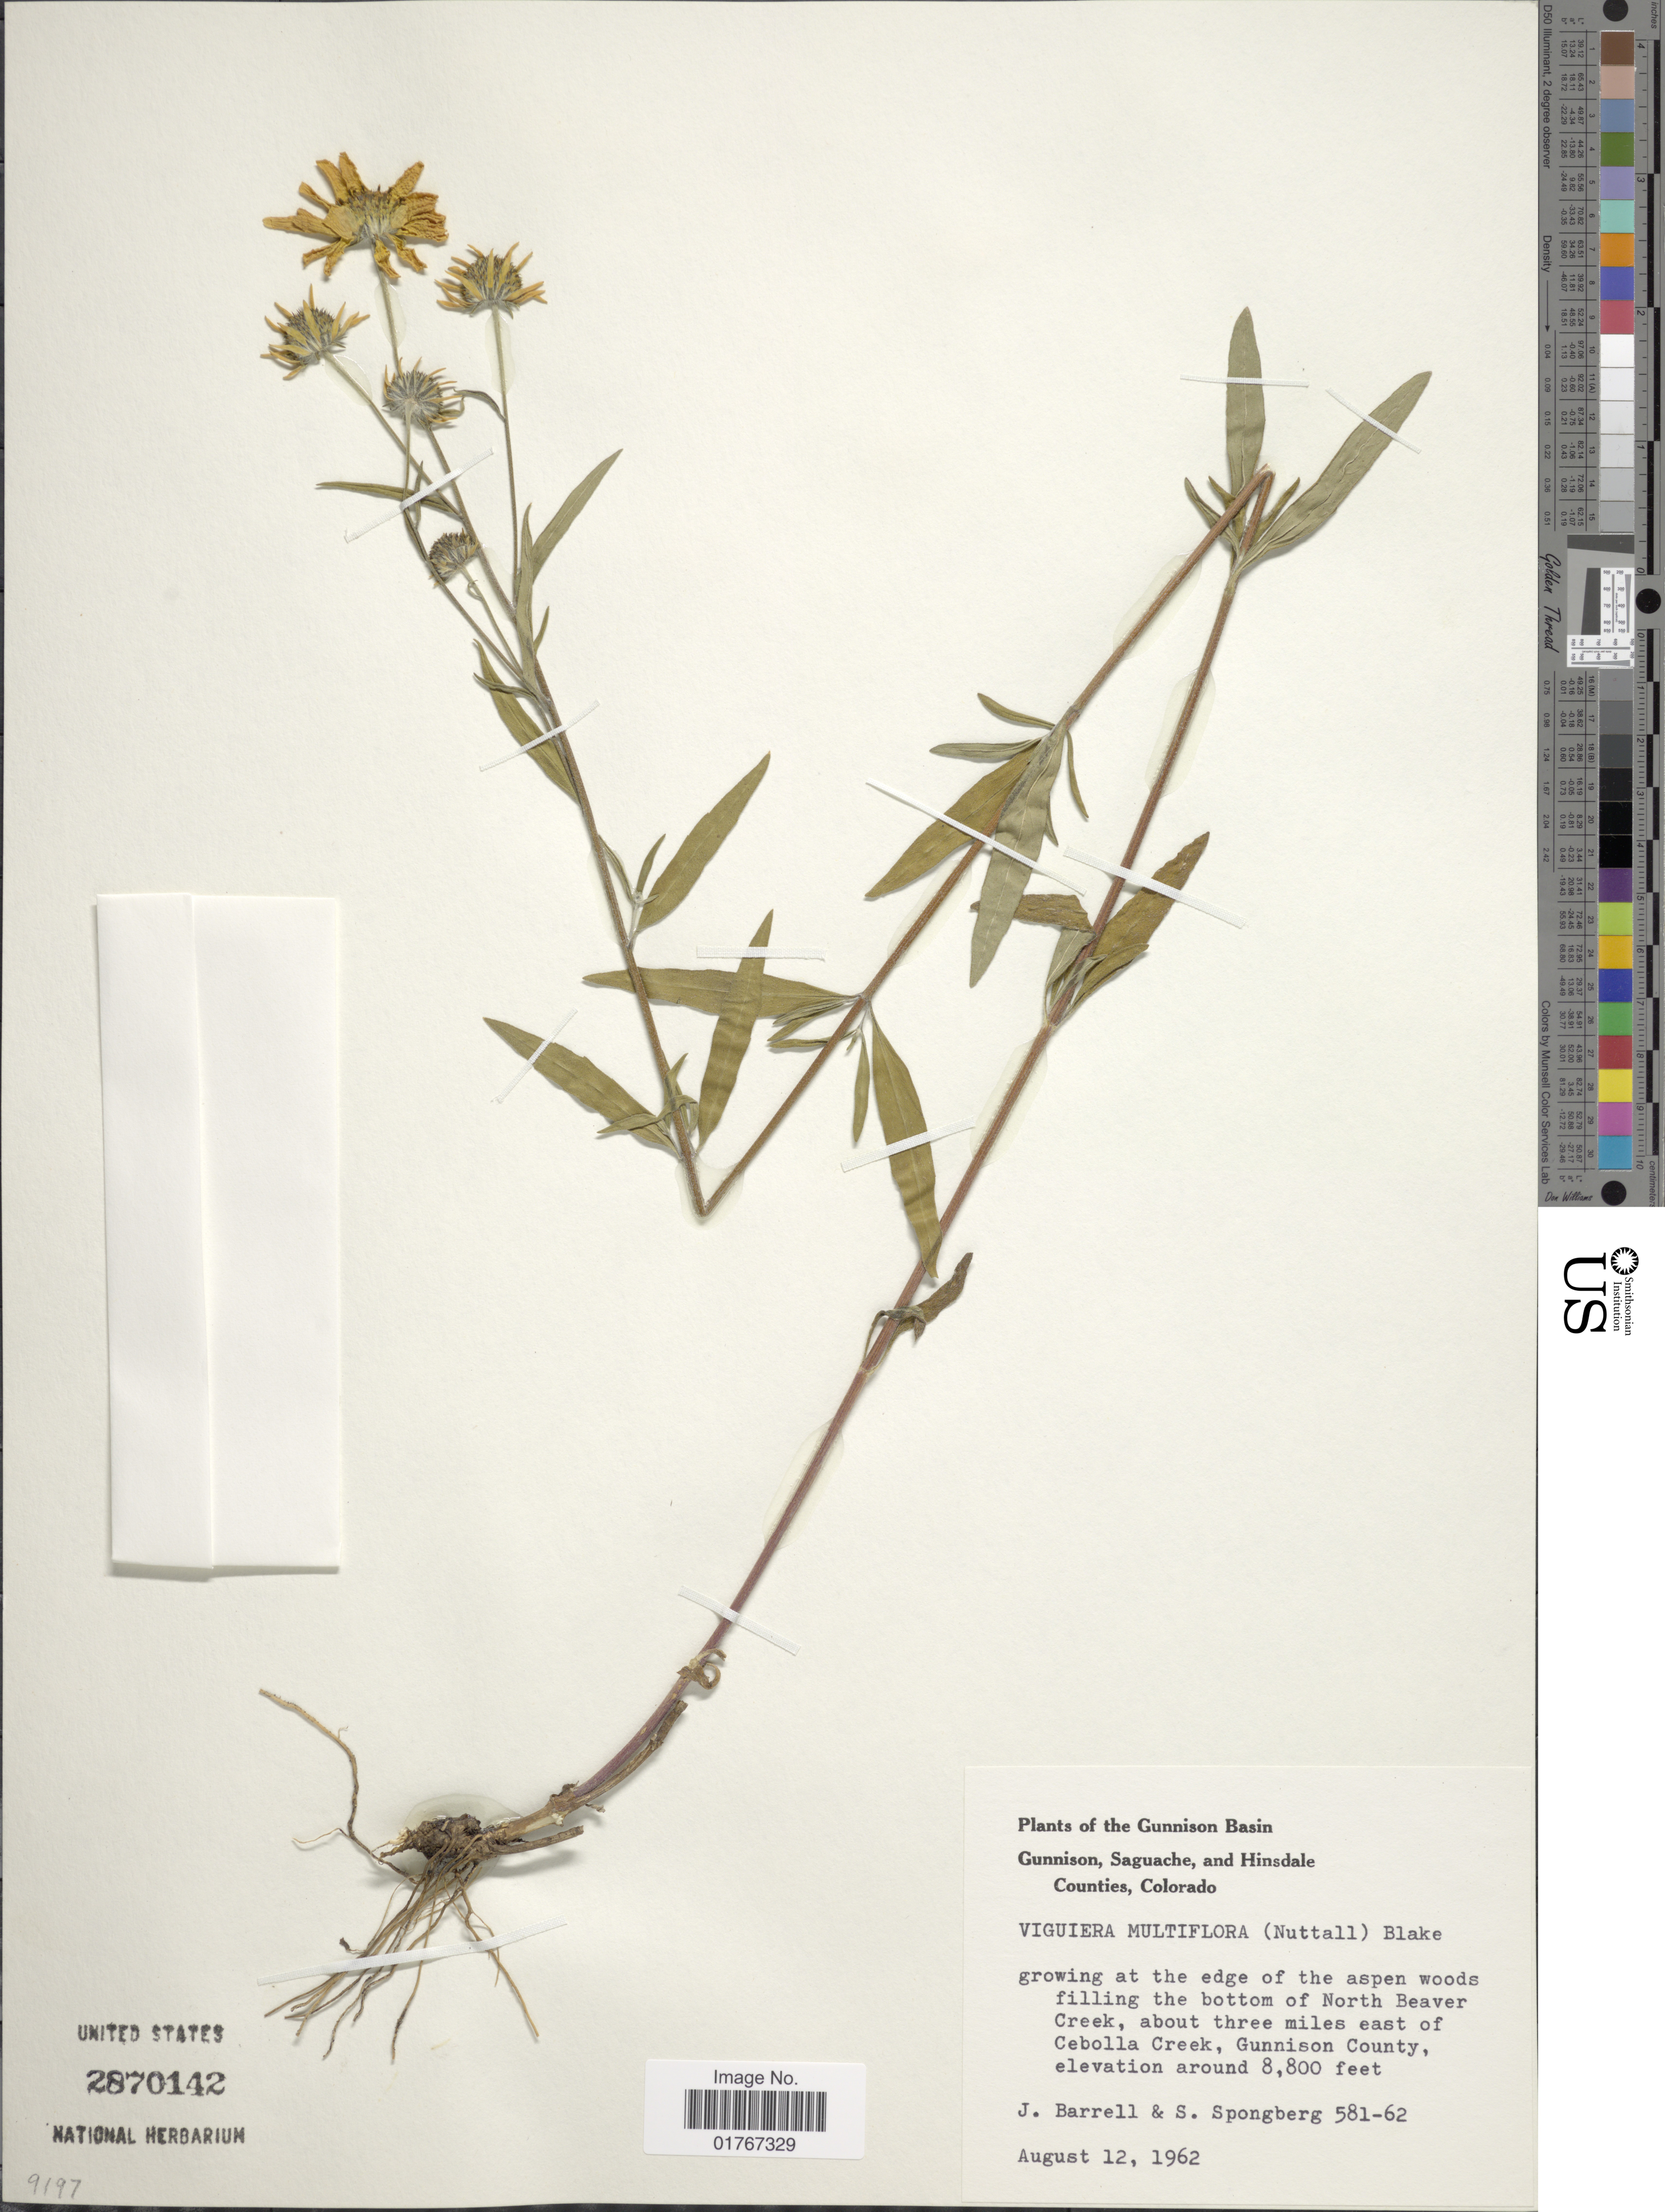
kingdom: Plantae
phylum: Tracheophyta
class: Magnoliopsida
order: Asterales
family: Asteraceae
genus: Heliomeris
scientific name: Heliomeris multiflora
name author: Nutt.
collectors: J. Barrell & S. A.Spongberg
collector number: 581-62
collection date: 1962-08-12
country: United States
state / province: Colorado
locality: The Gunnison Basin, about three miles east of Cabolla Creek, Gunnison County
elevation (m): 2682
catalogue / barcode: US 2870142